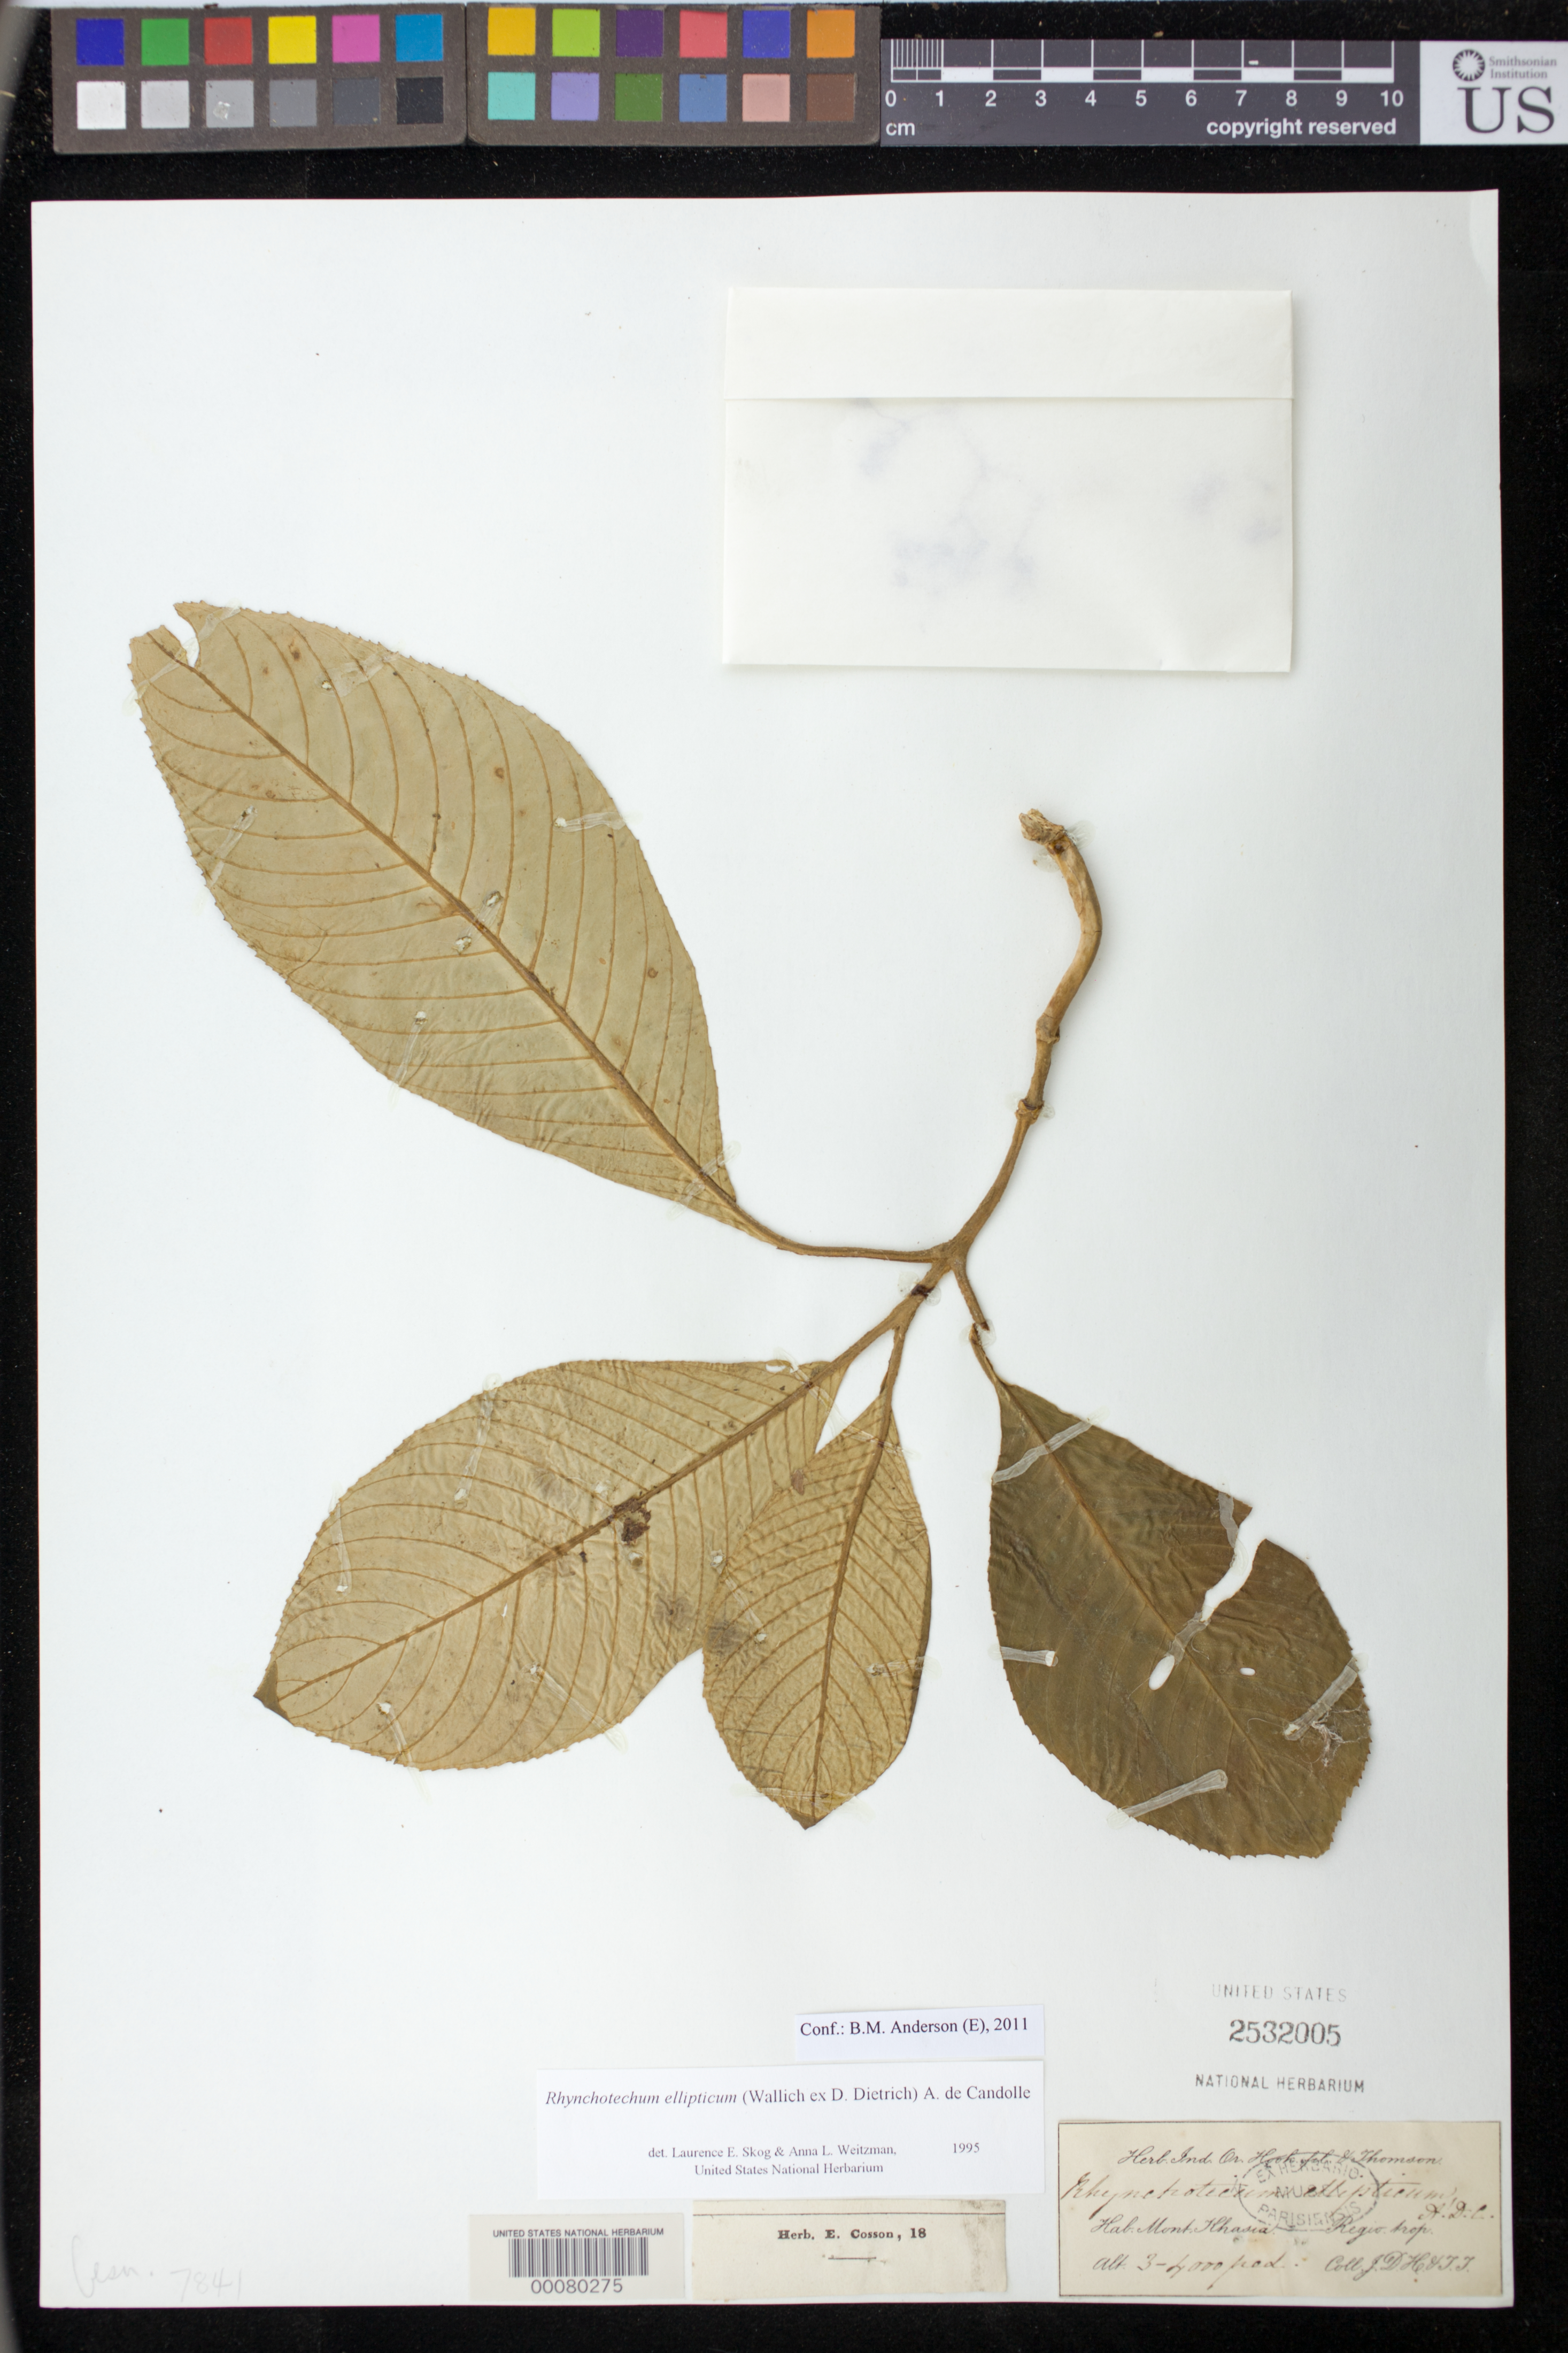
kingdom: Plantae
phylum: Tracheophyta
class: Magnoliopsida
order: Lamiales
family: Gesneriaceae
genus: Rhynchotechum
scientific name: Rhynchotechum ellipticum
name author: (Wall. ex D. Dietr.) A. DC.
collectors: J. D. Hooker & T. Thomson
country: India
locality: Mont Khasia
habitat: Tropical region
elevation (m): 914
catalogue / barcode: US 2532005